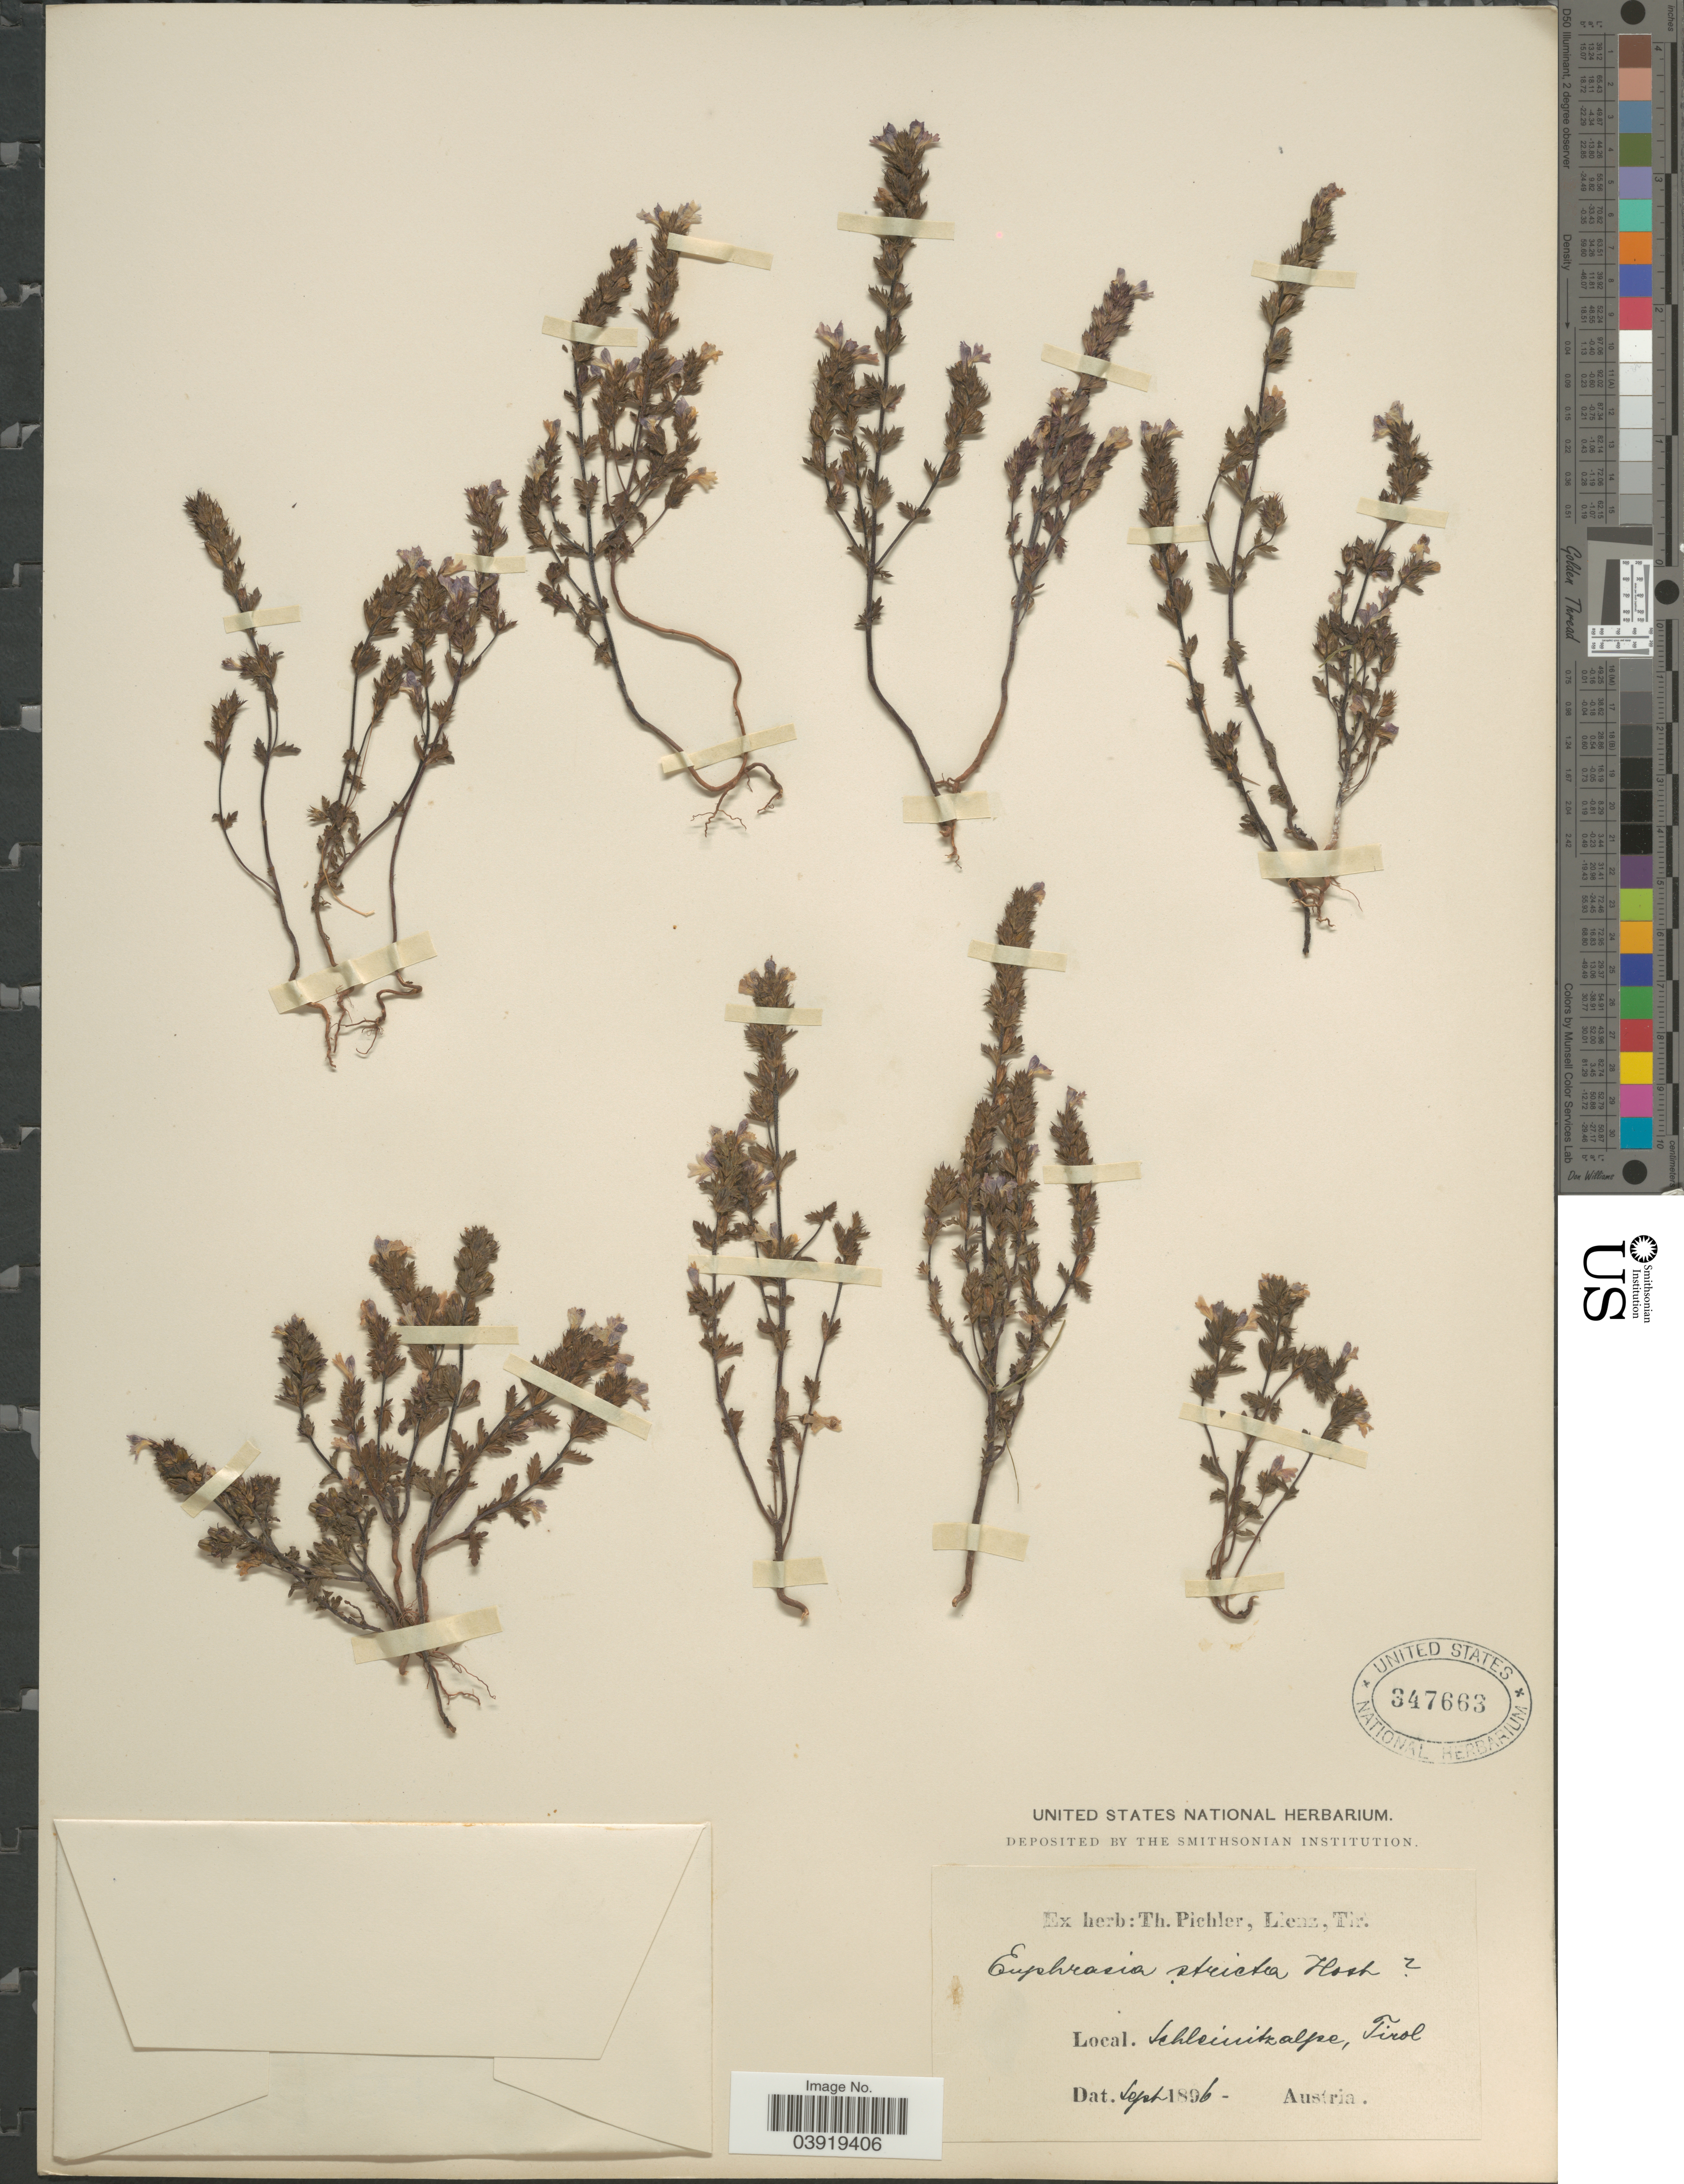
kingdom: Plantae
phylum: Tracheophyta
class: Magnoliopsida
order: Lamiales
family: Orobanchaceae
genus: Euphrasia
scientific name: Euphrasia stricta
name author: Kunth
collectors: ex herb. T. Pichler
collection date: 1896-09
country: Austria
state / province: Tirol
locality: Schleinitzalpe.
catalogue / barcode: US 347663